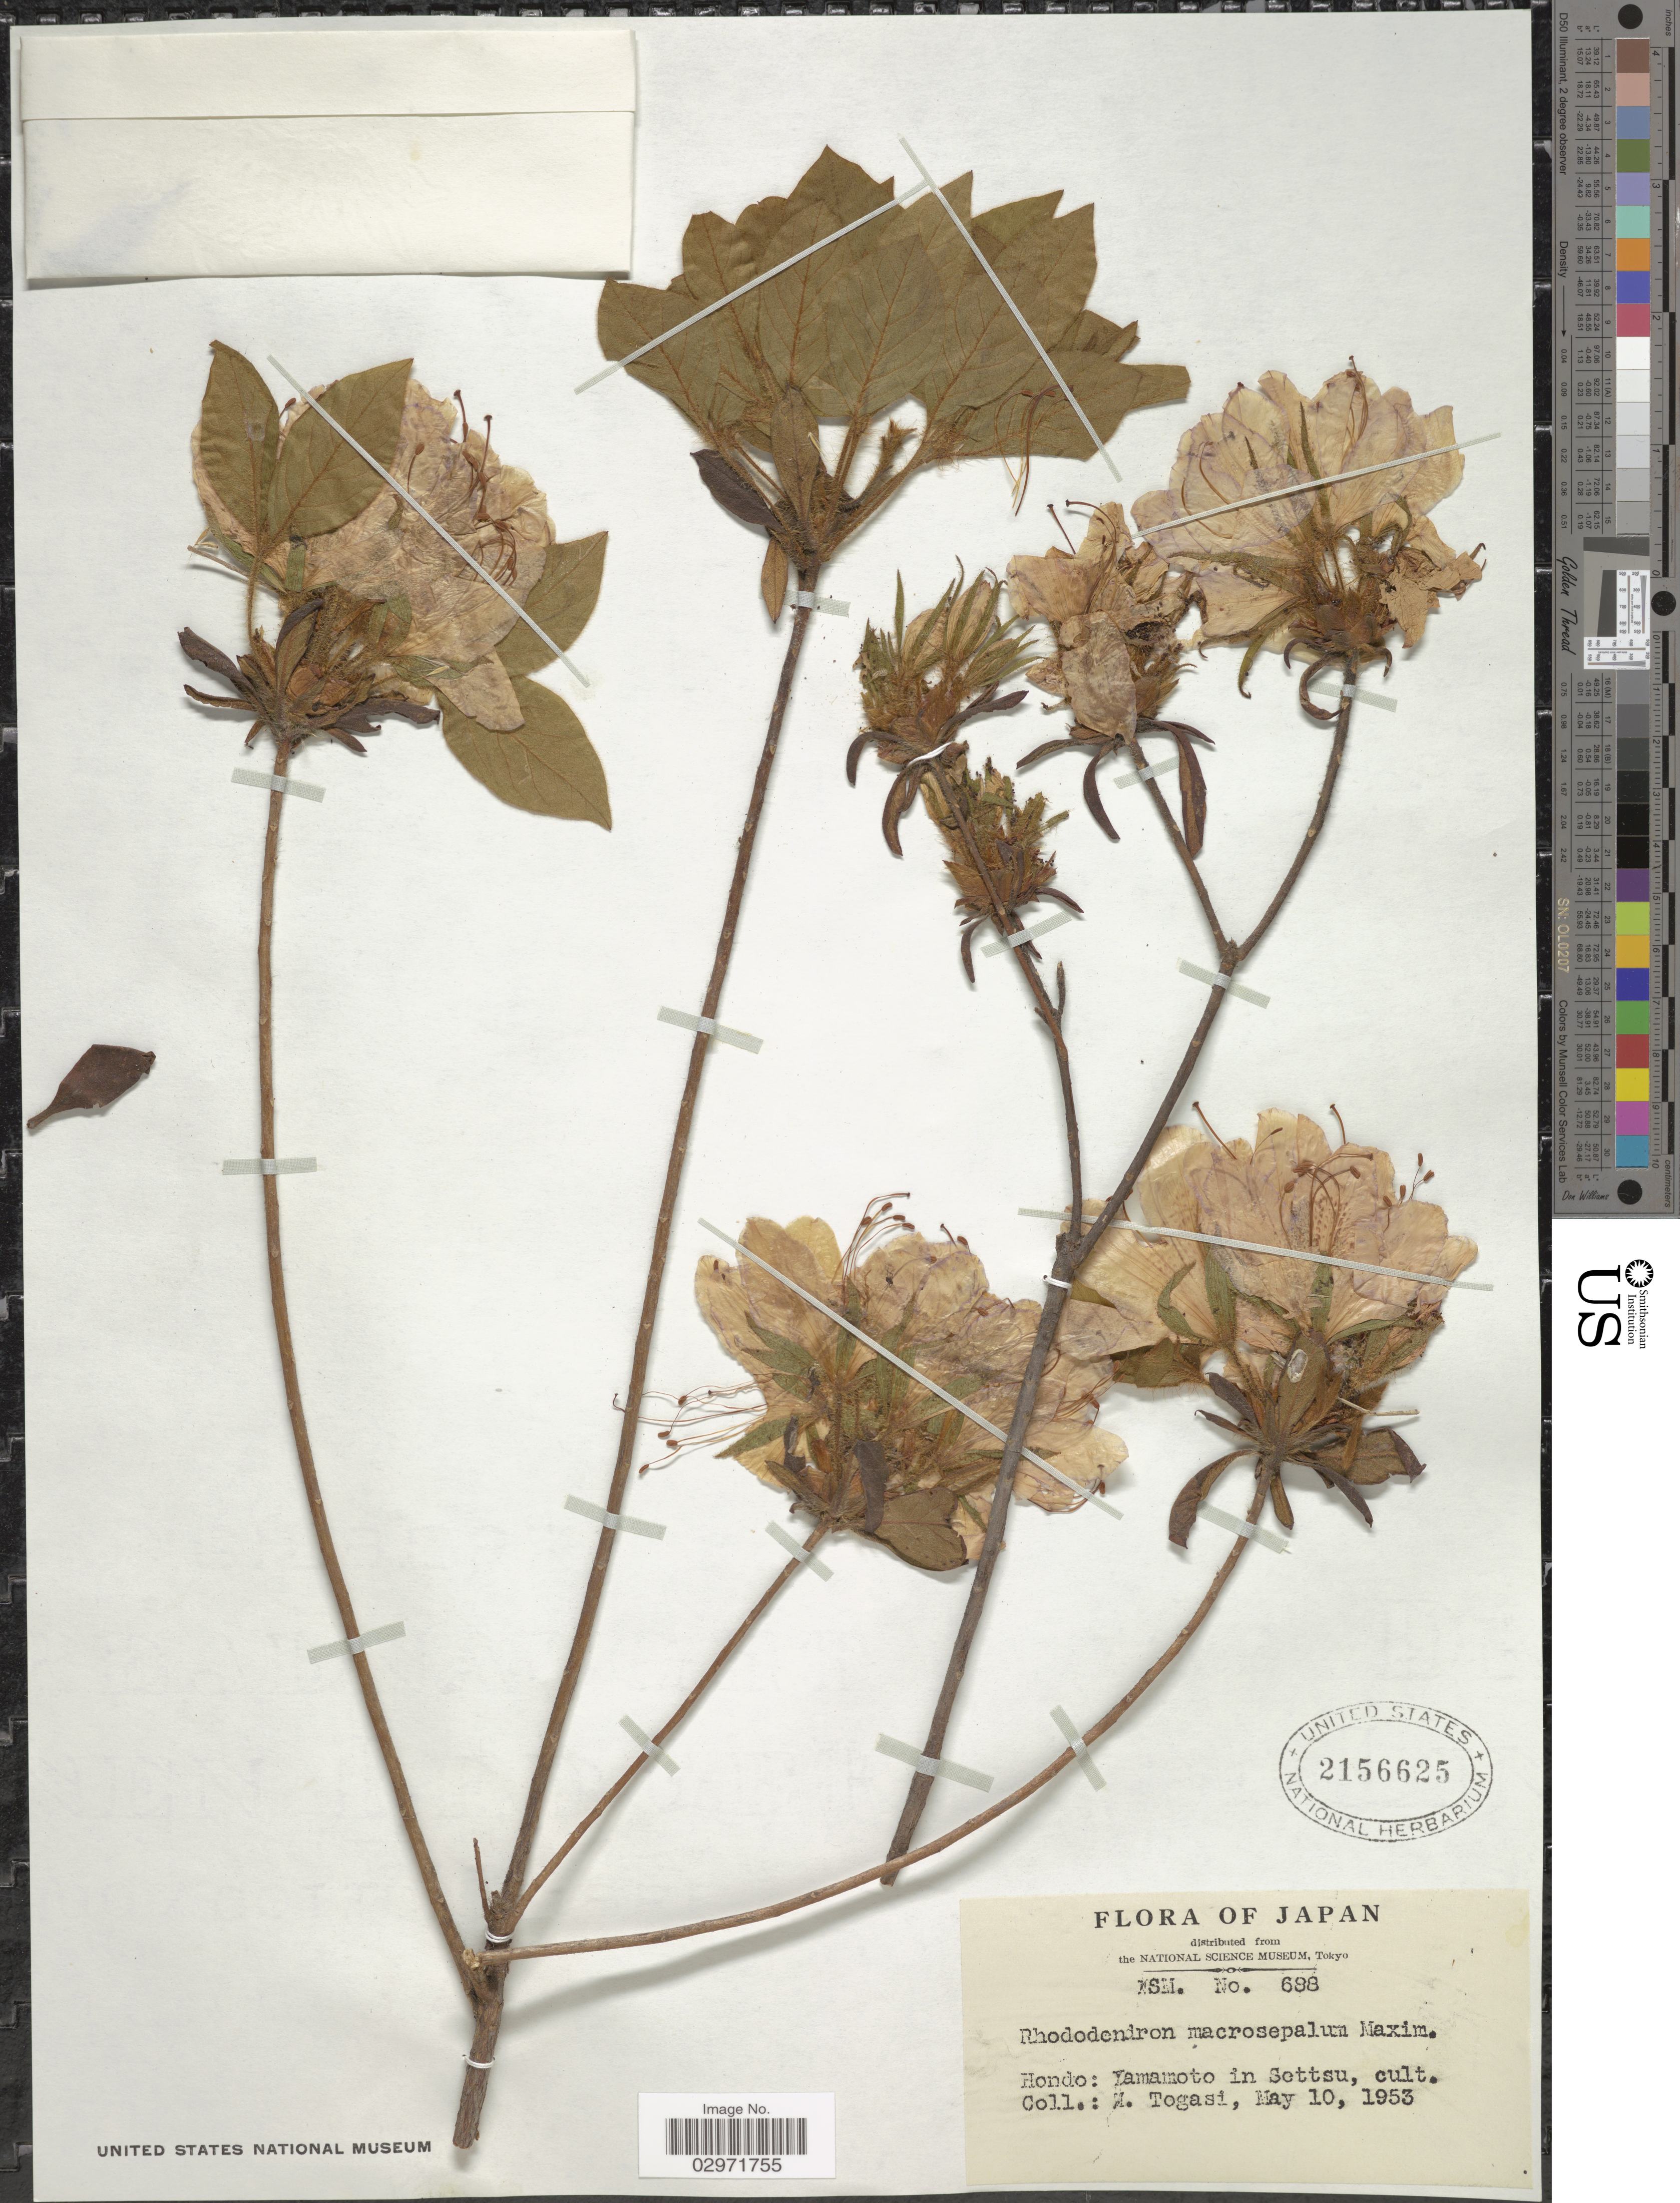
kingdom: Plantae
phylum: Tracheophyta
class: Magnoliopsida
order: Ericales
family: Ericaceae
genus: Rhododendron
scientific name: Rhododendron macrosepalum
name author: Maxim.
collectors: M. Togasi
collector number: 688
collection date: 1953-05-10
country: Japan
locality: Hondo: Yamamoto in Settsu.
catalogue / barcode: US 2156625